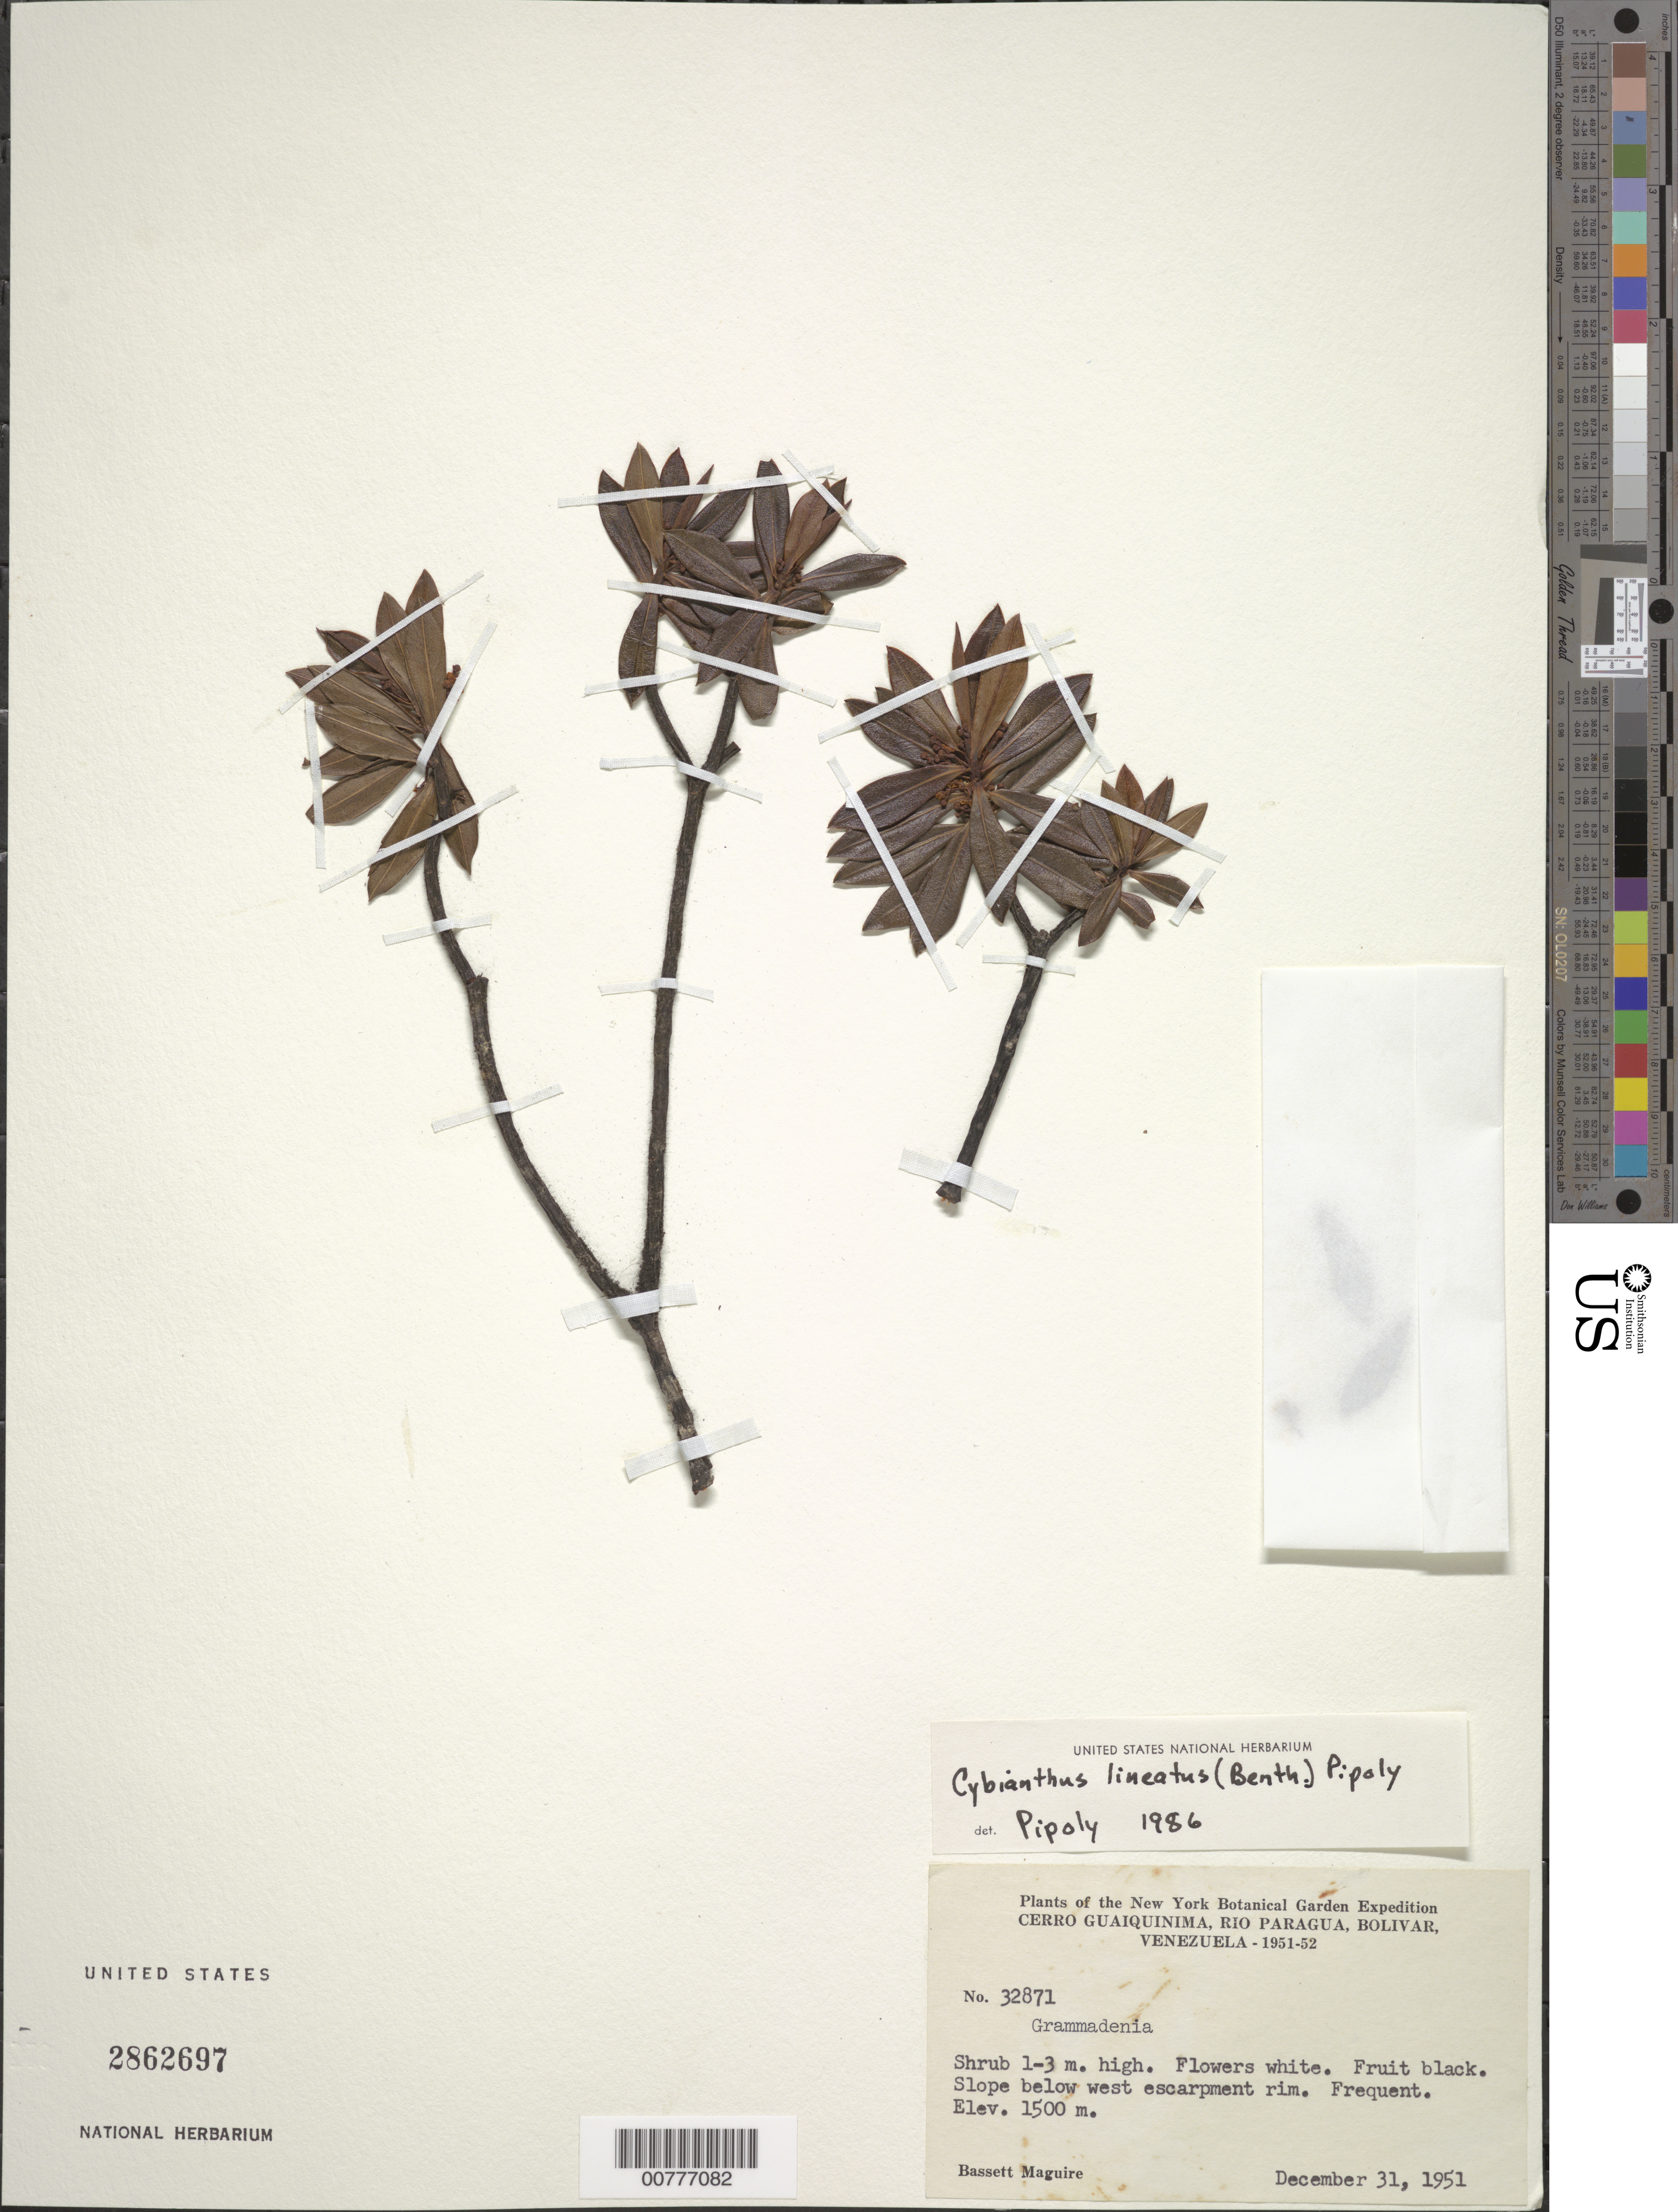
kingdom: Plantae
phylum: Tracheophyta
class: Magnoliopsida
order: Ericales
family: Primulaceae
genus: Cybianthus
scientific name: Cybianthus lineatus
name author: (Benth.) Pipoly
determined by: Pipoly, J. J., III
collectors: B. Maguire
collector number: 32871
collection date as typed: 31-Dec-51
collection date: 1951-12-31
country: Venezuela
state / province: Bolívar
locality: Cerro Guaiquinima, Río Paragua, below rim at west escarpment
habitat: Slope below escarpment rim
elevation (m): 1500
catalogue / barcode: US 2862697